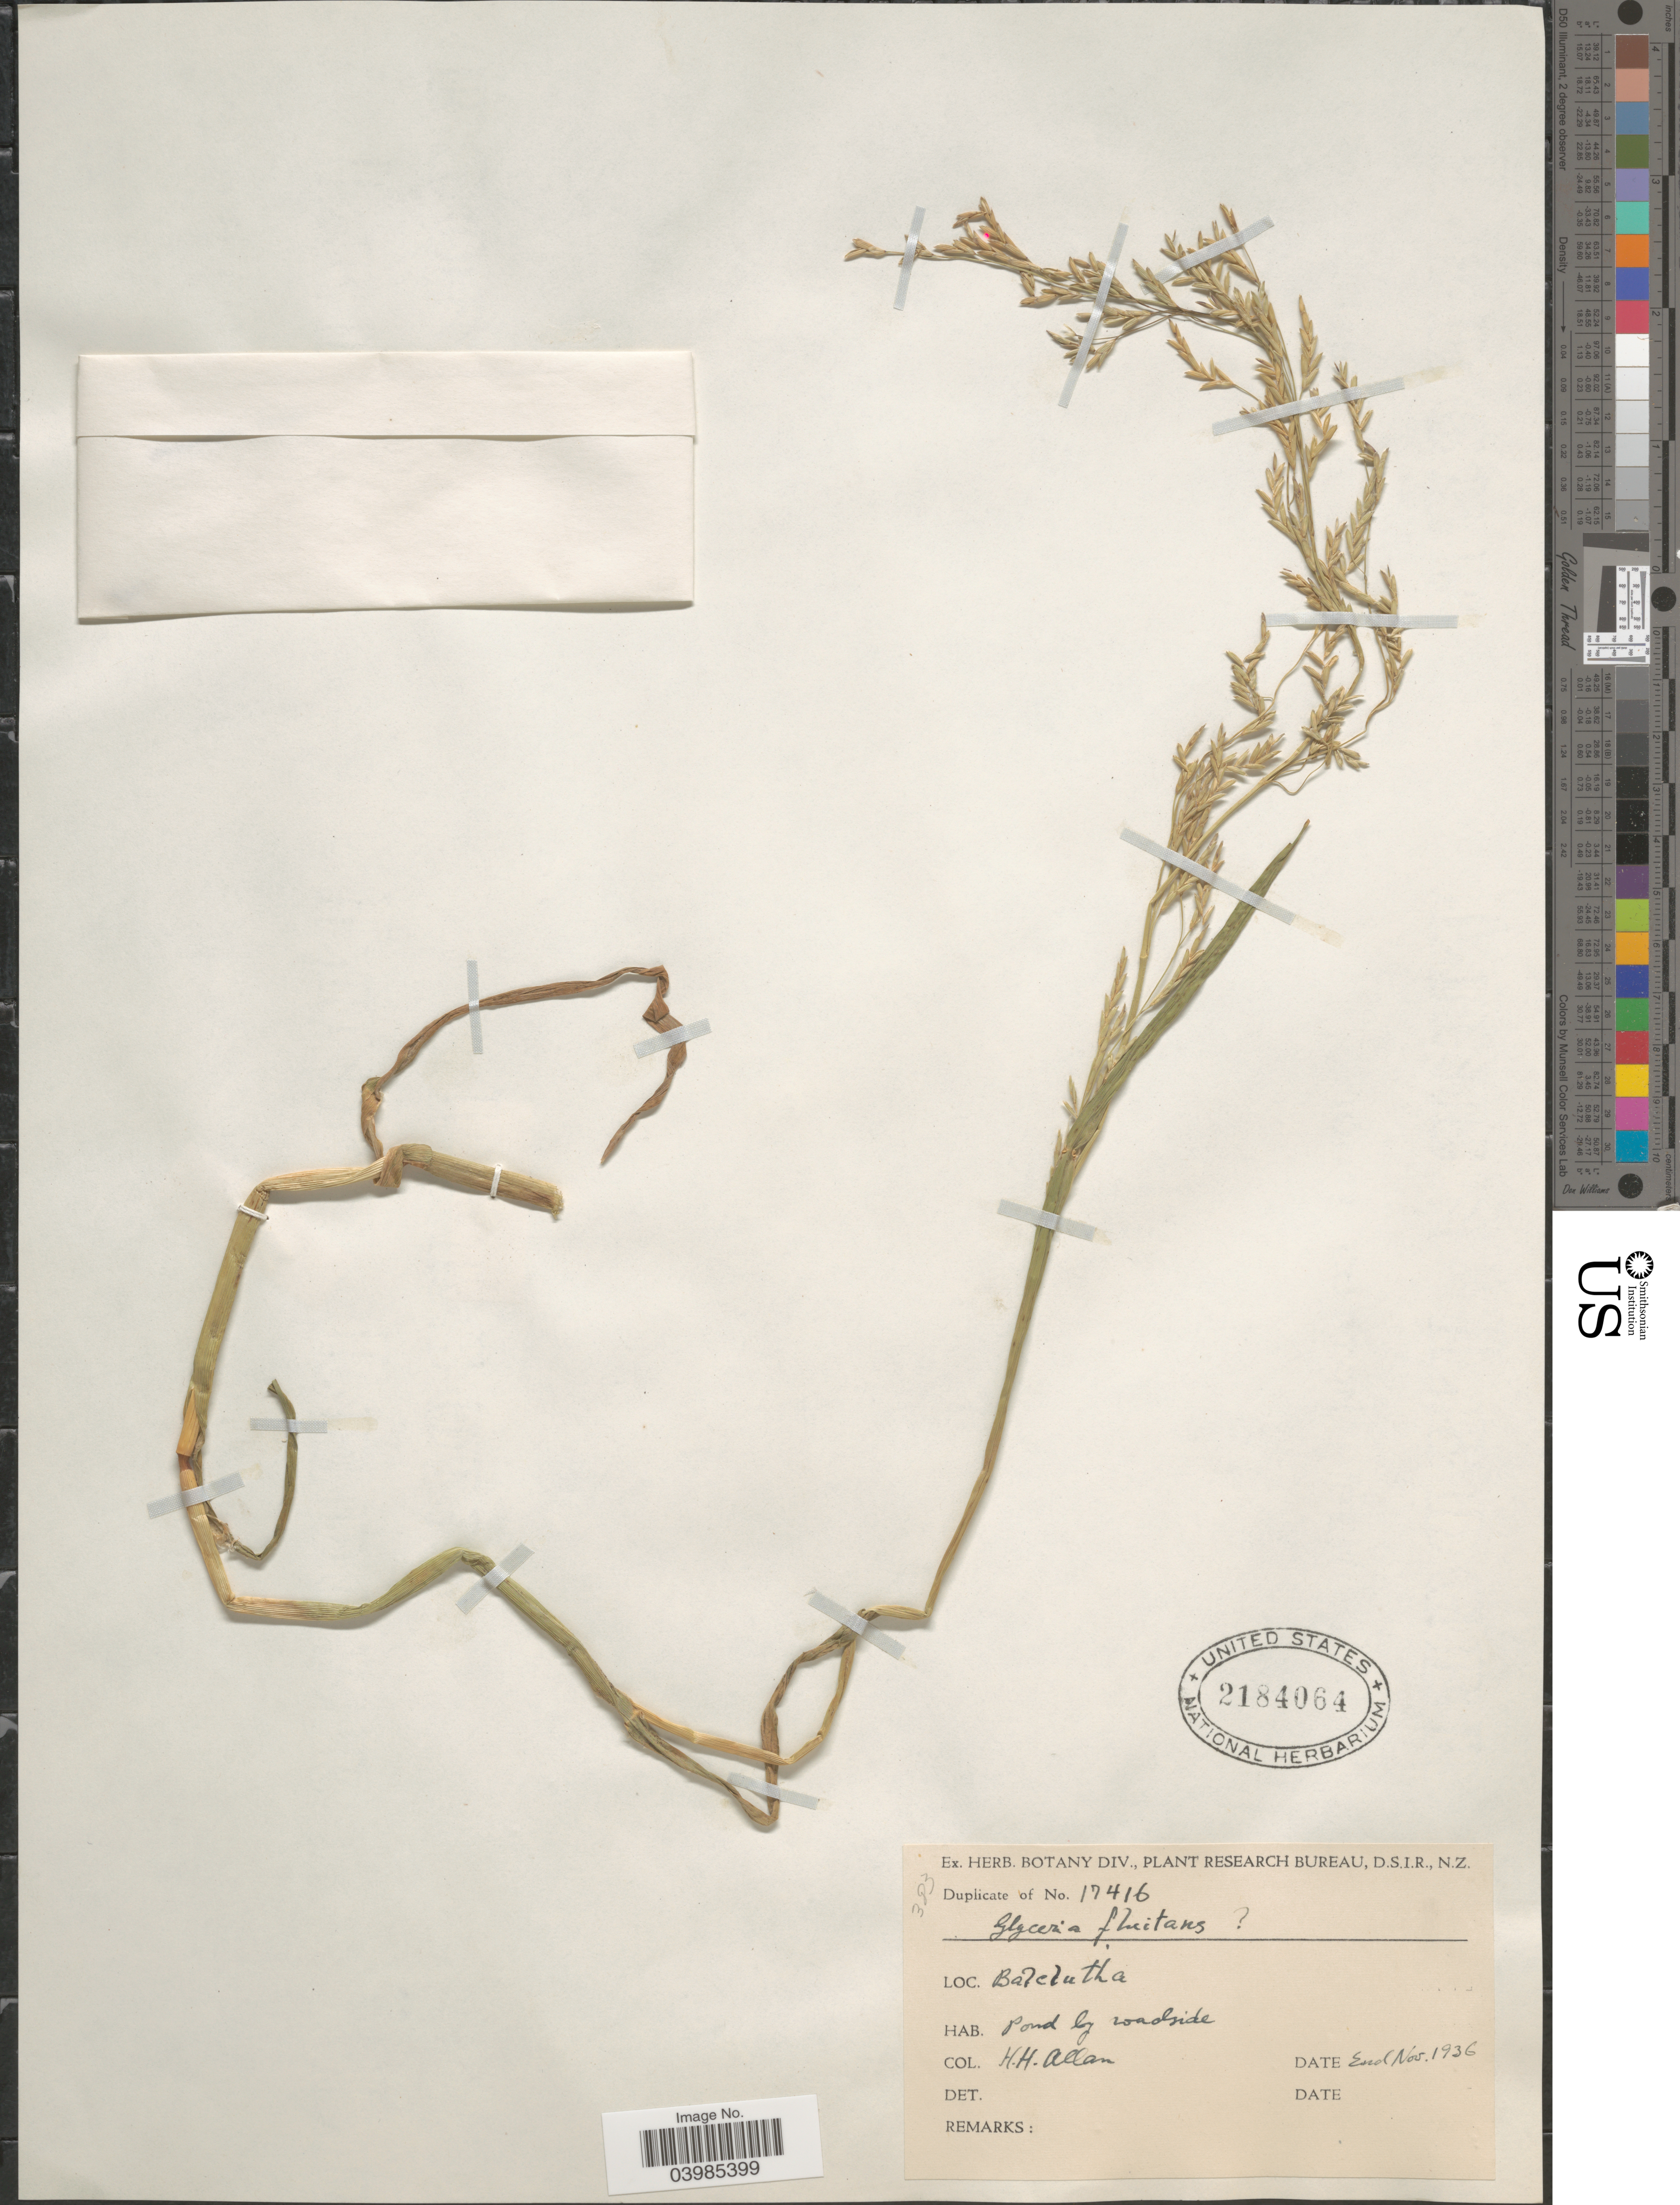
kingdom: Plantae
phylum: Tracheophyta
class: Liliopsida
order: Poales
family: Poaceae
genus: Glyceria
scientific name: Glyceria fluitans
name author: (L.) R. Br.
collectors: H. Allan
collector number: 17416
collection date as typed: End Nov. 1936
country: New Zealand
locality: Balclutha.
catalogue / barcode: US 2184064